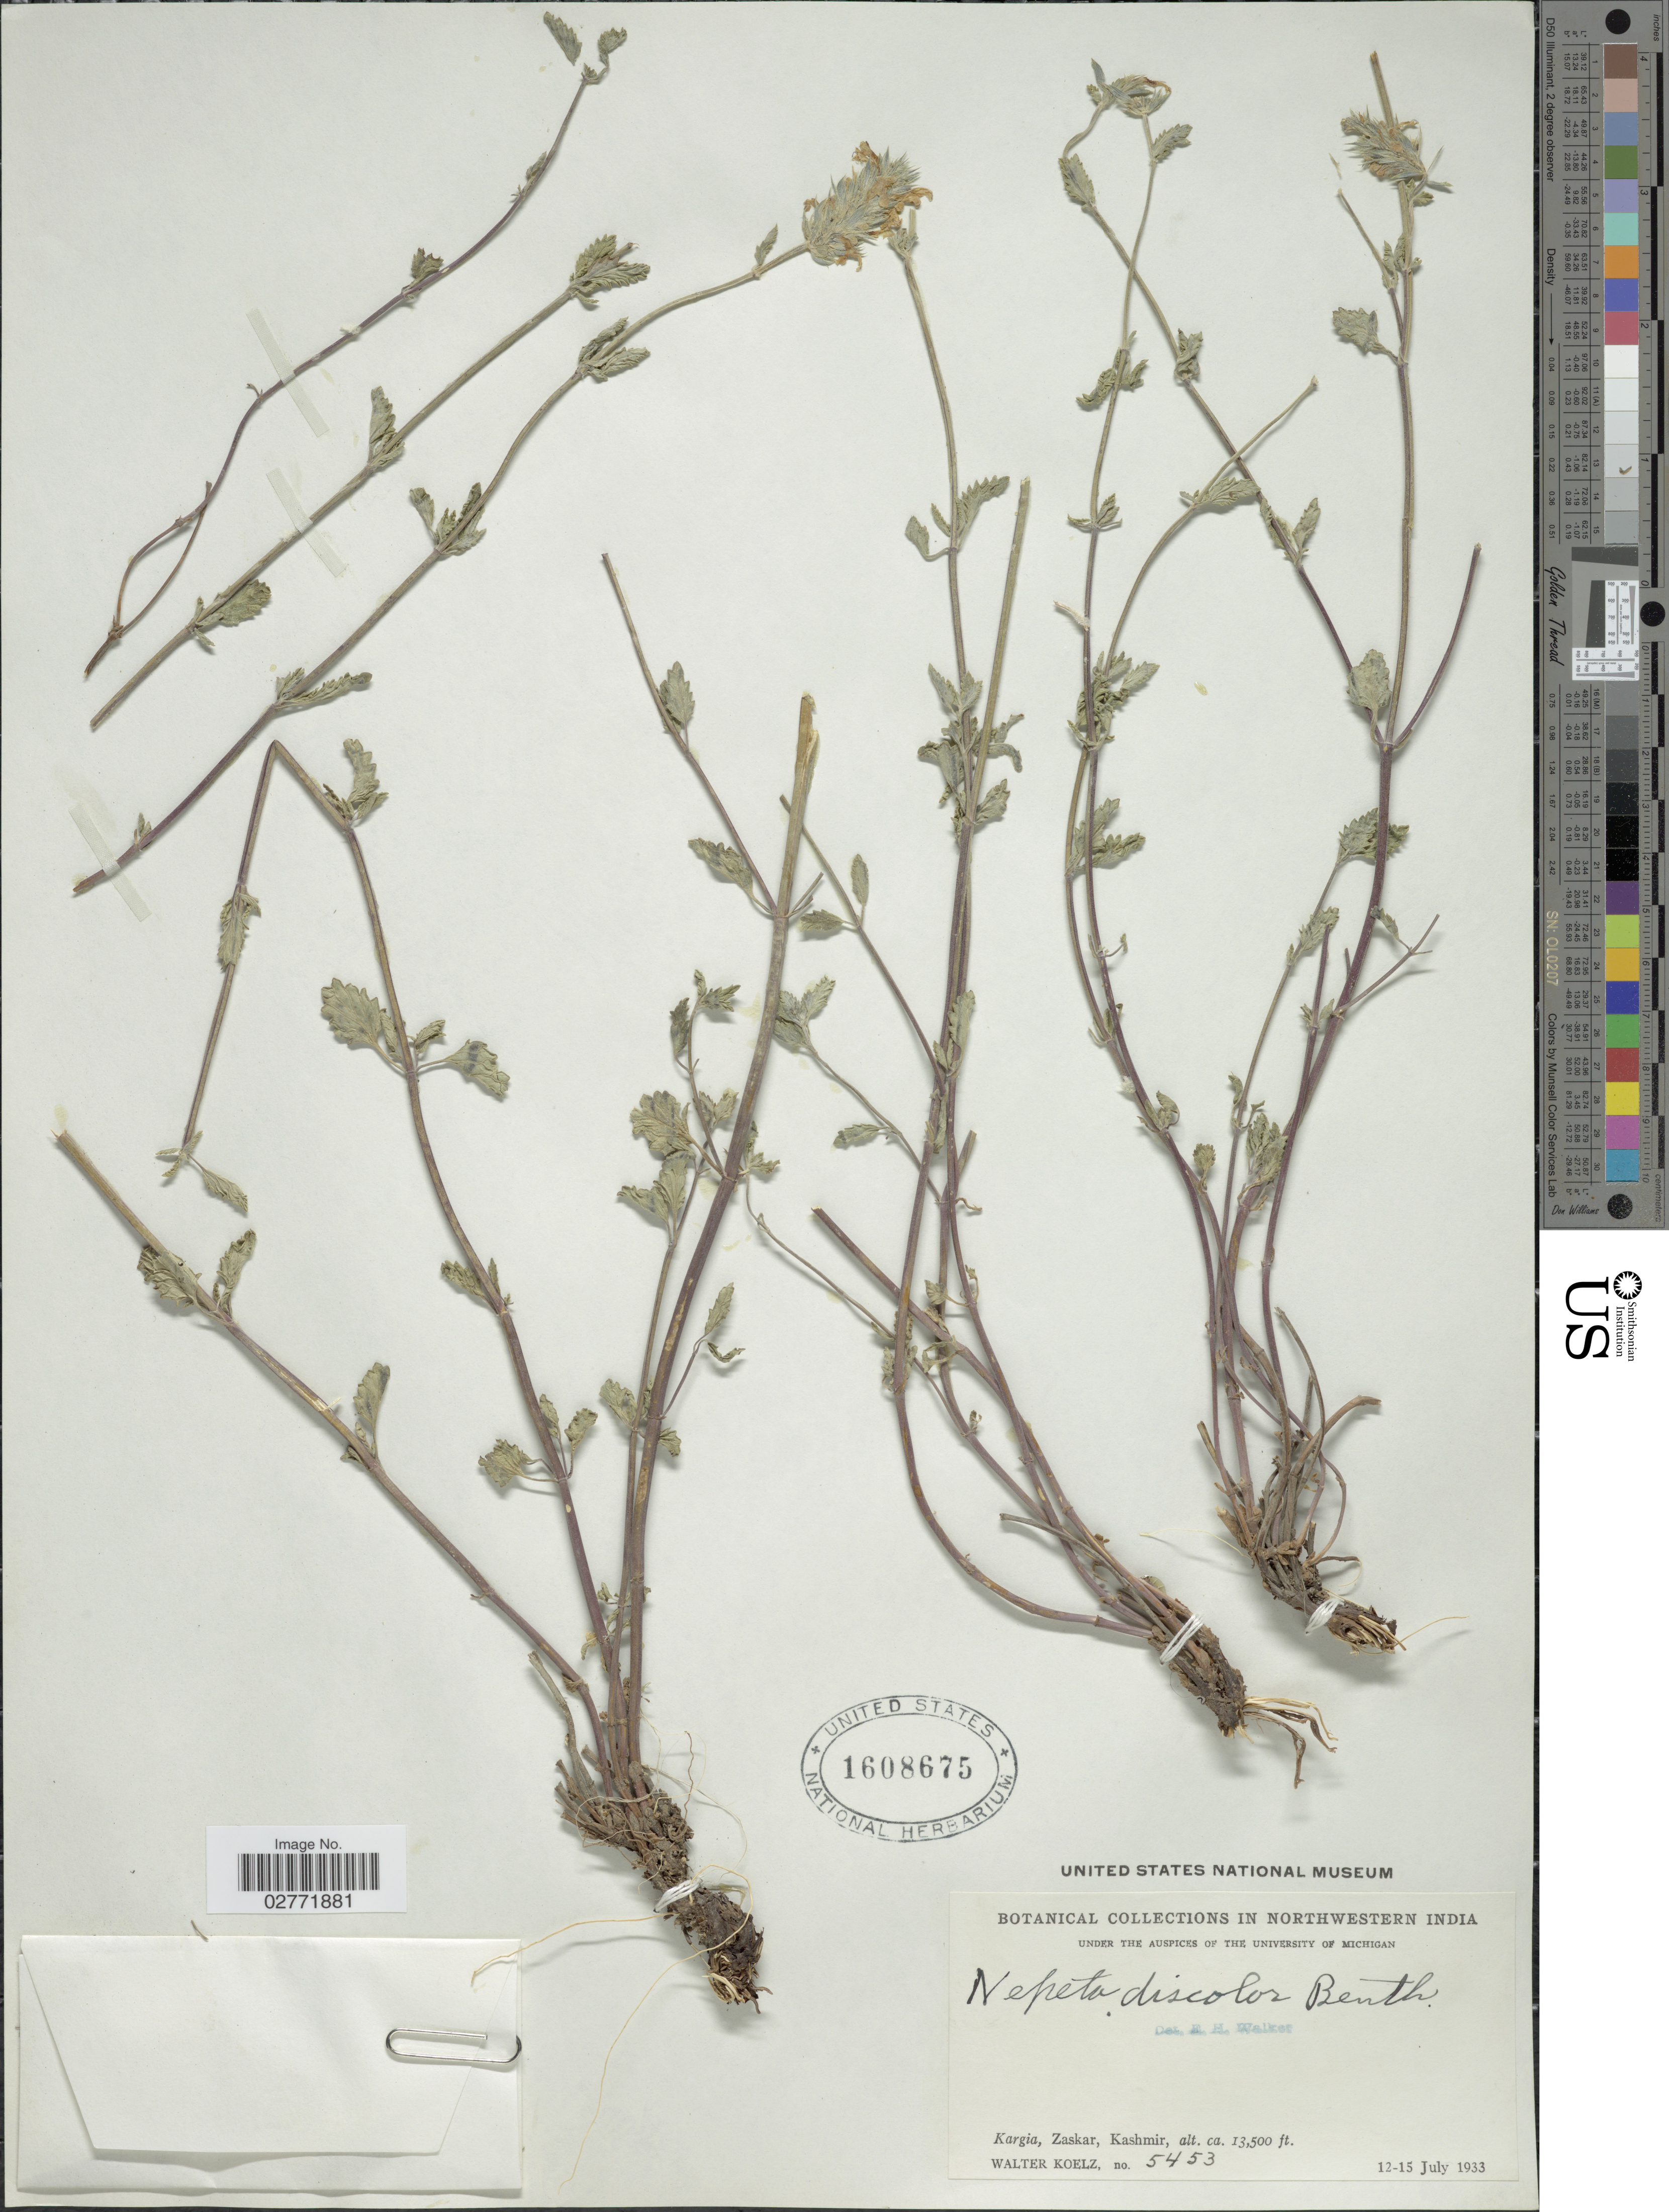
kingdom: Plantae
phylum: Tracheophyta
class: Magnoliopsida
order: Lamiales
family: Lamiaceae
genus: Nepeta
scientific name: Nepeta discolor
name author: Royle ex Benth.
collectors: W. N. Koelz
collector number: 5453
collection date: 1933-07-12/1933-07-15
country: India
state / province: Jammu and Kashmir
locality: Northwestern India, Kargia, Zaskar, Kashmir.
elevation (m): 4115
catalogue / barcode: US 1608675